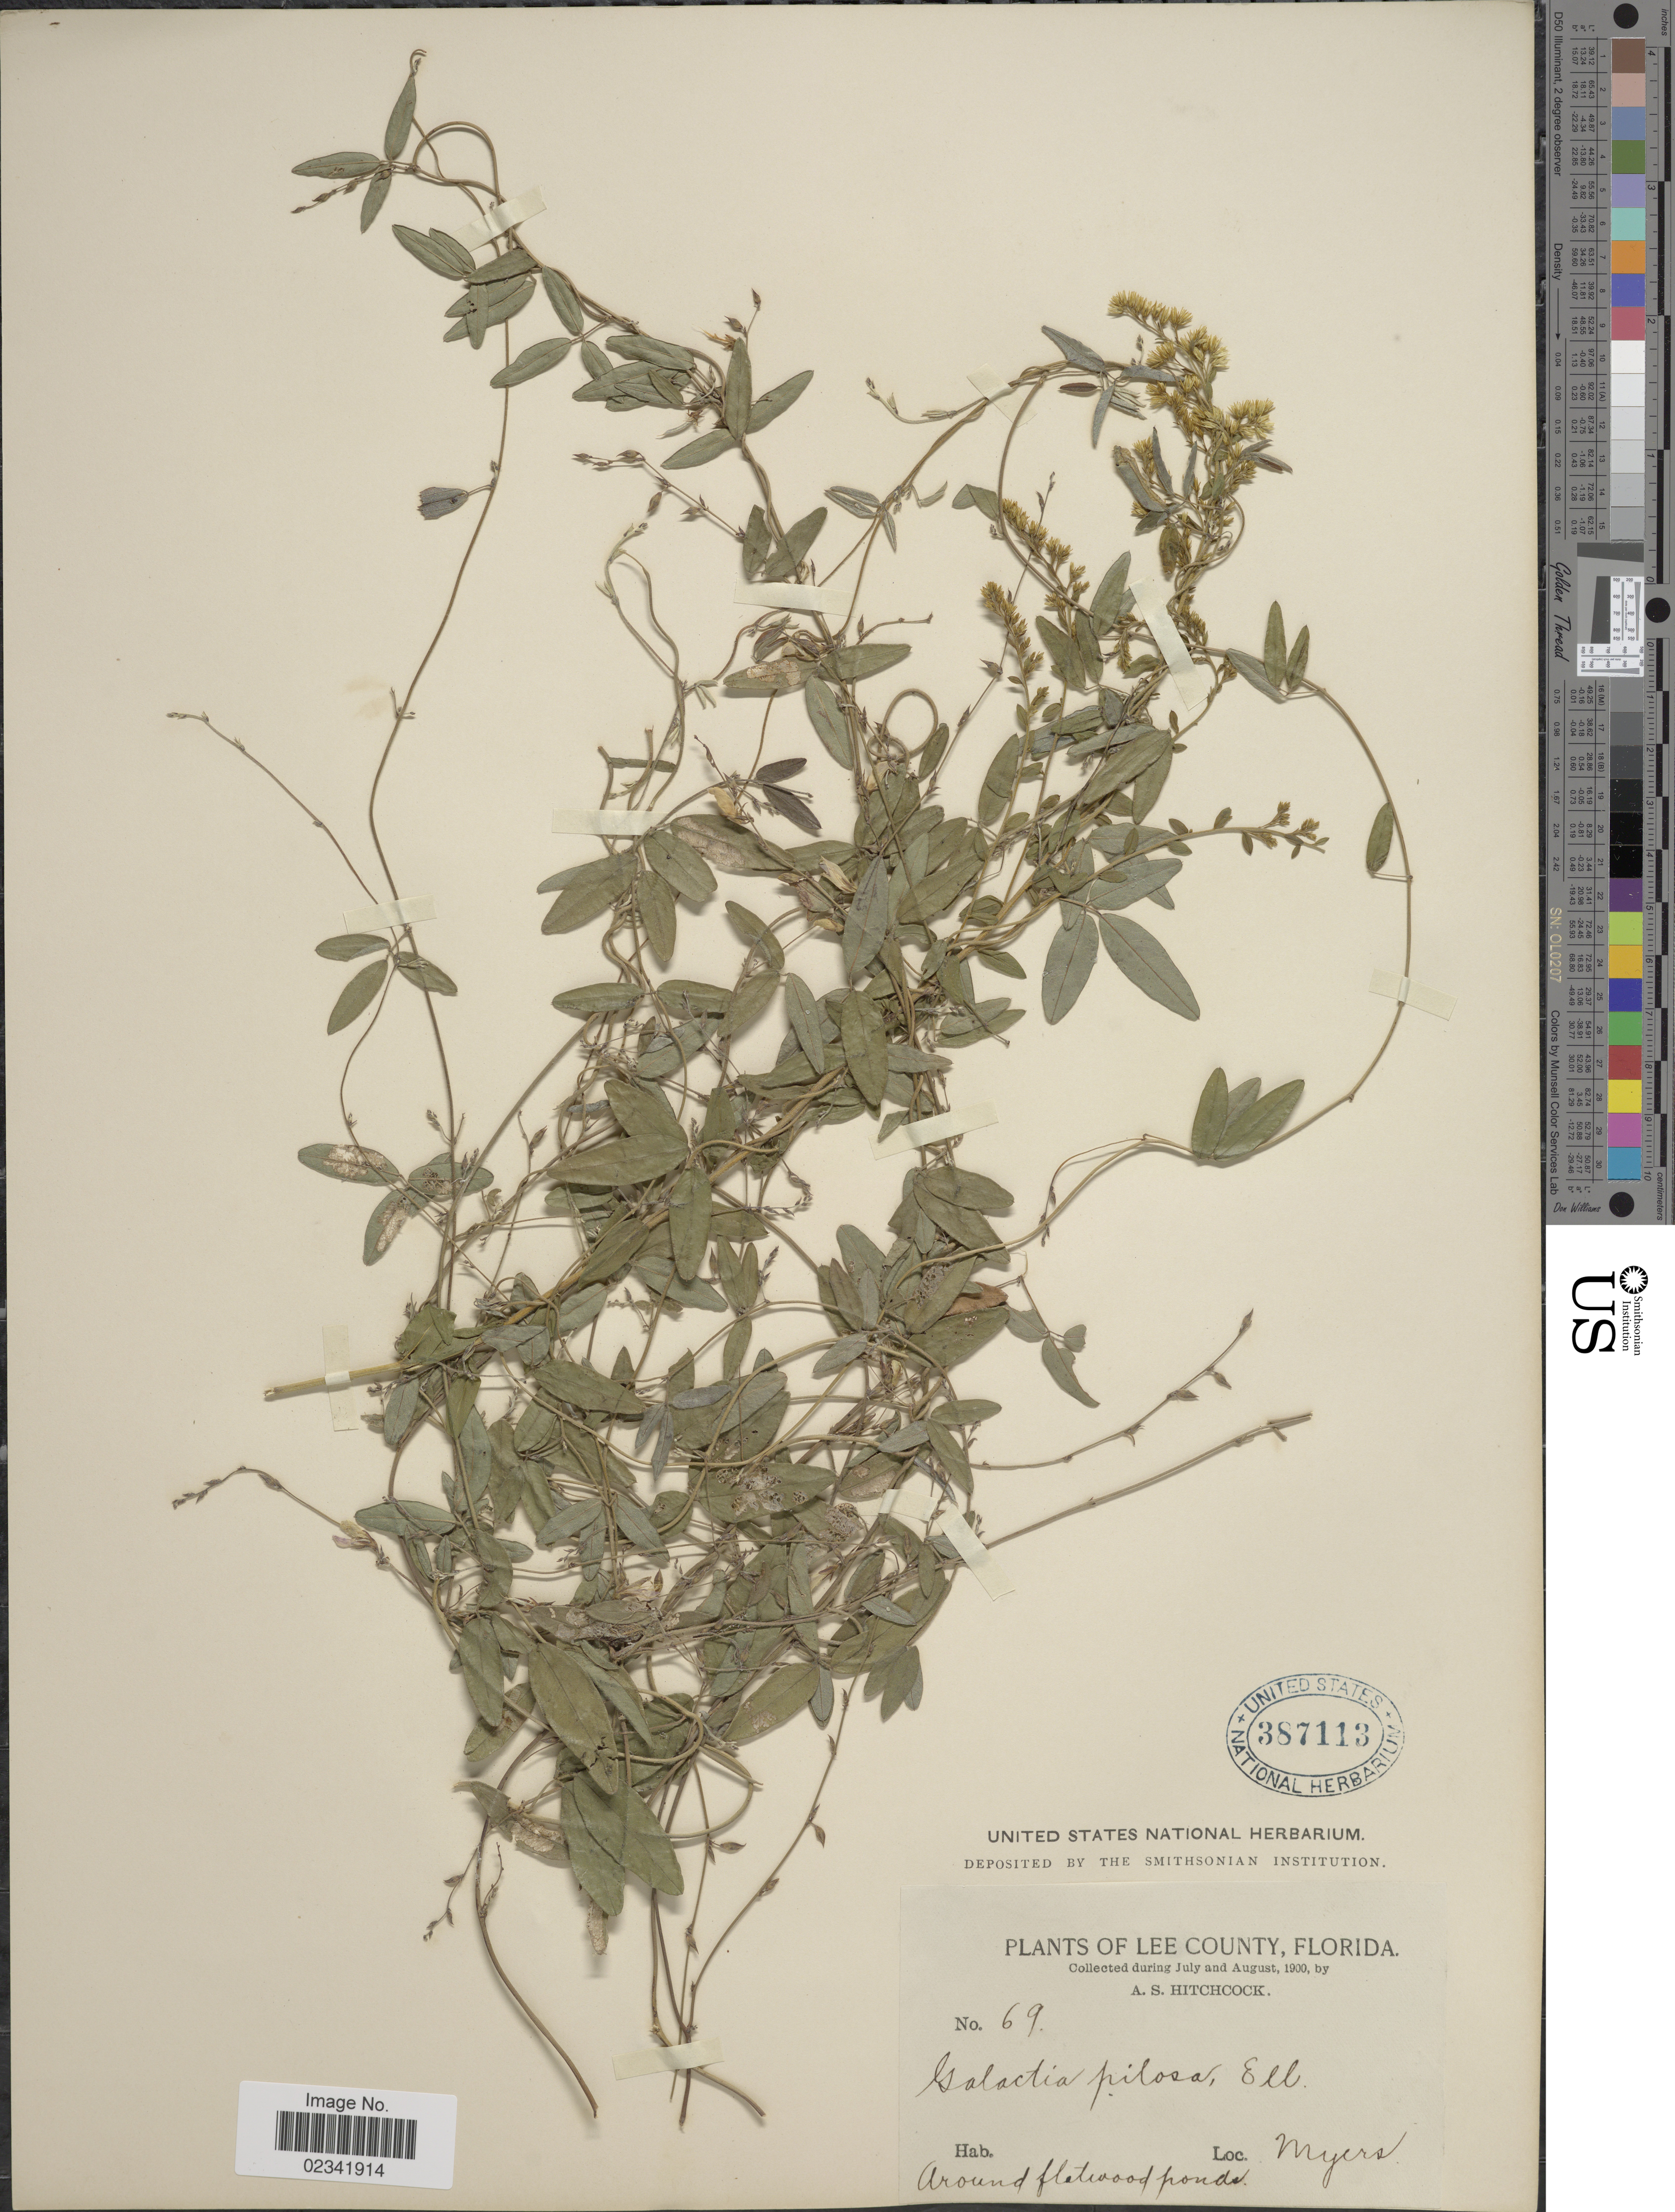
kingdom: Plantae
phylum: Tracheophyta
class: Magnoliopsida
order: Fabales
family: Fabaceae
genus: Galactia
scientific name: Galactia volubilis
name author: (L.) Britton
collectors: A. S. Hitchcock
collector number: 69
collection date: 1900-07/1900-08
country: United States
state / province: Florida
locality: Lee County, Florida, Myers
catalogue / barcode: US 3877113